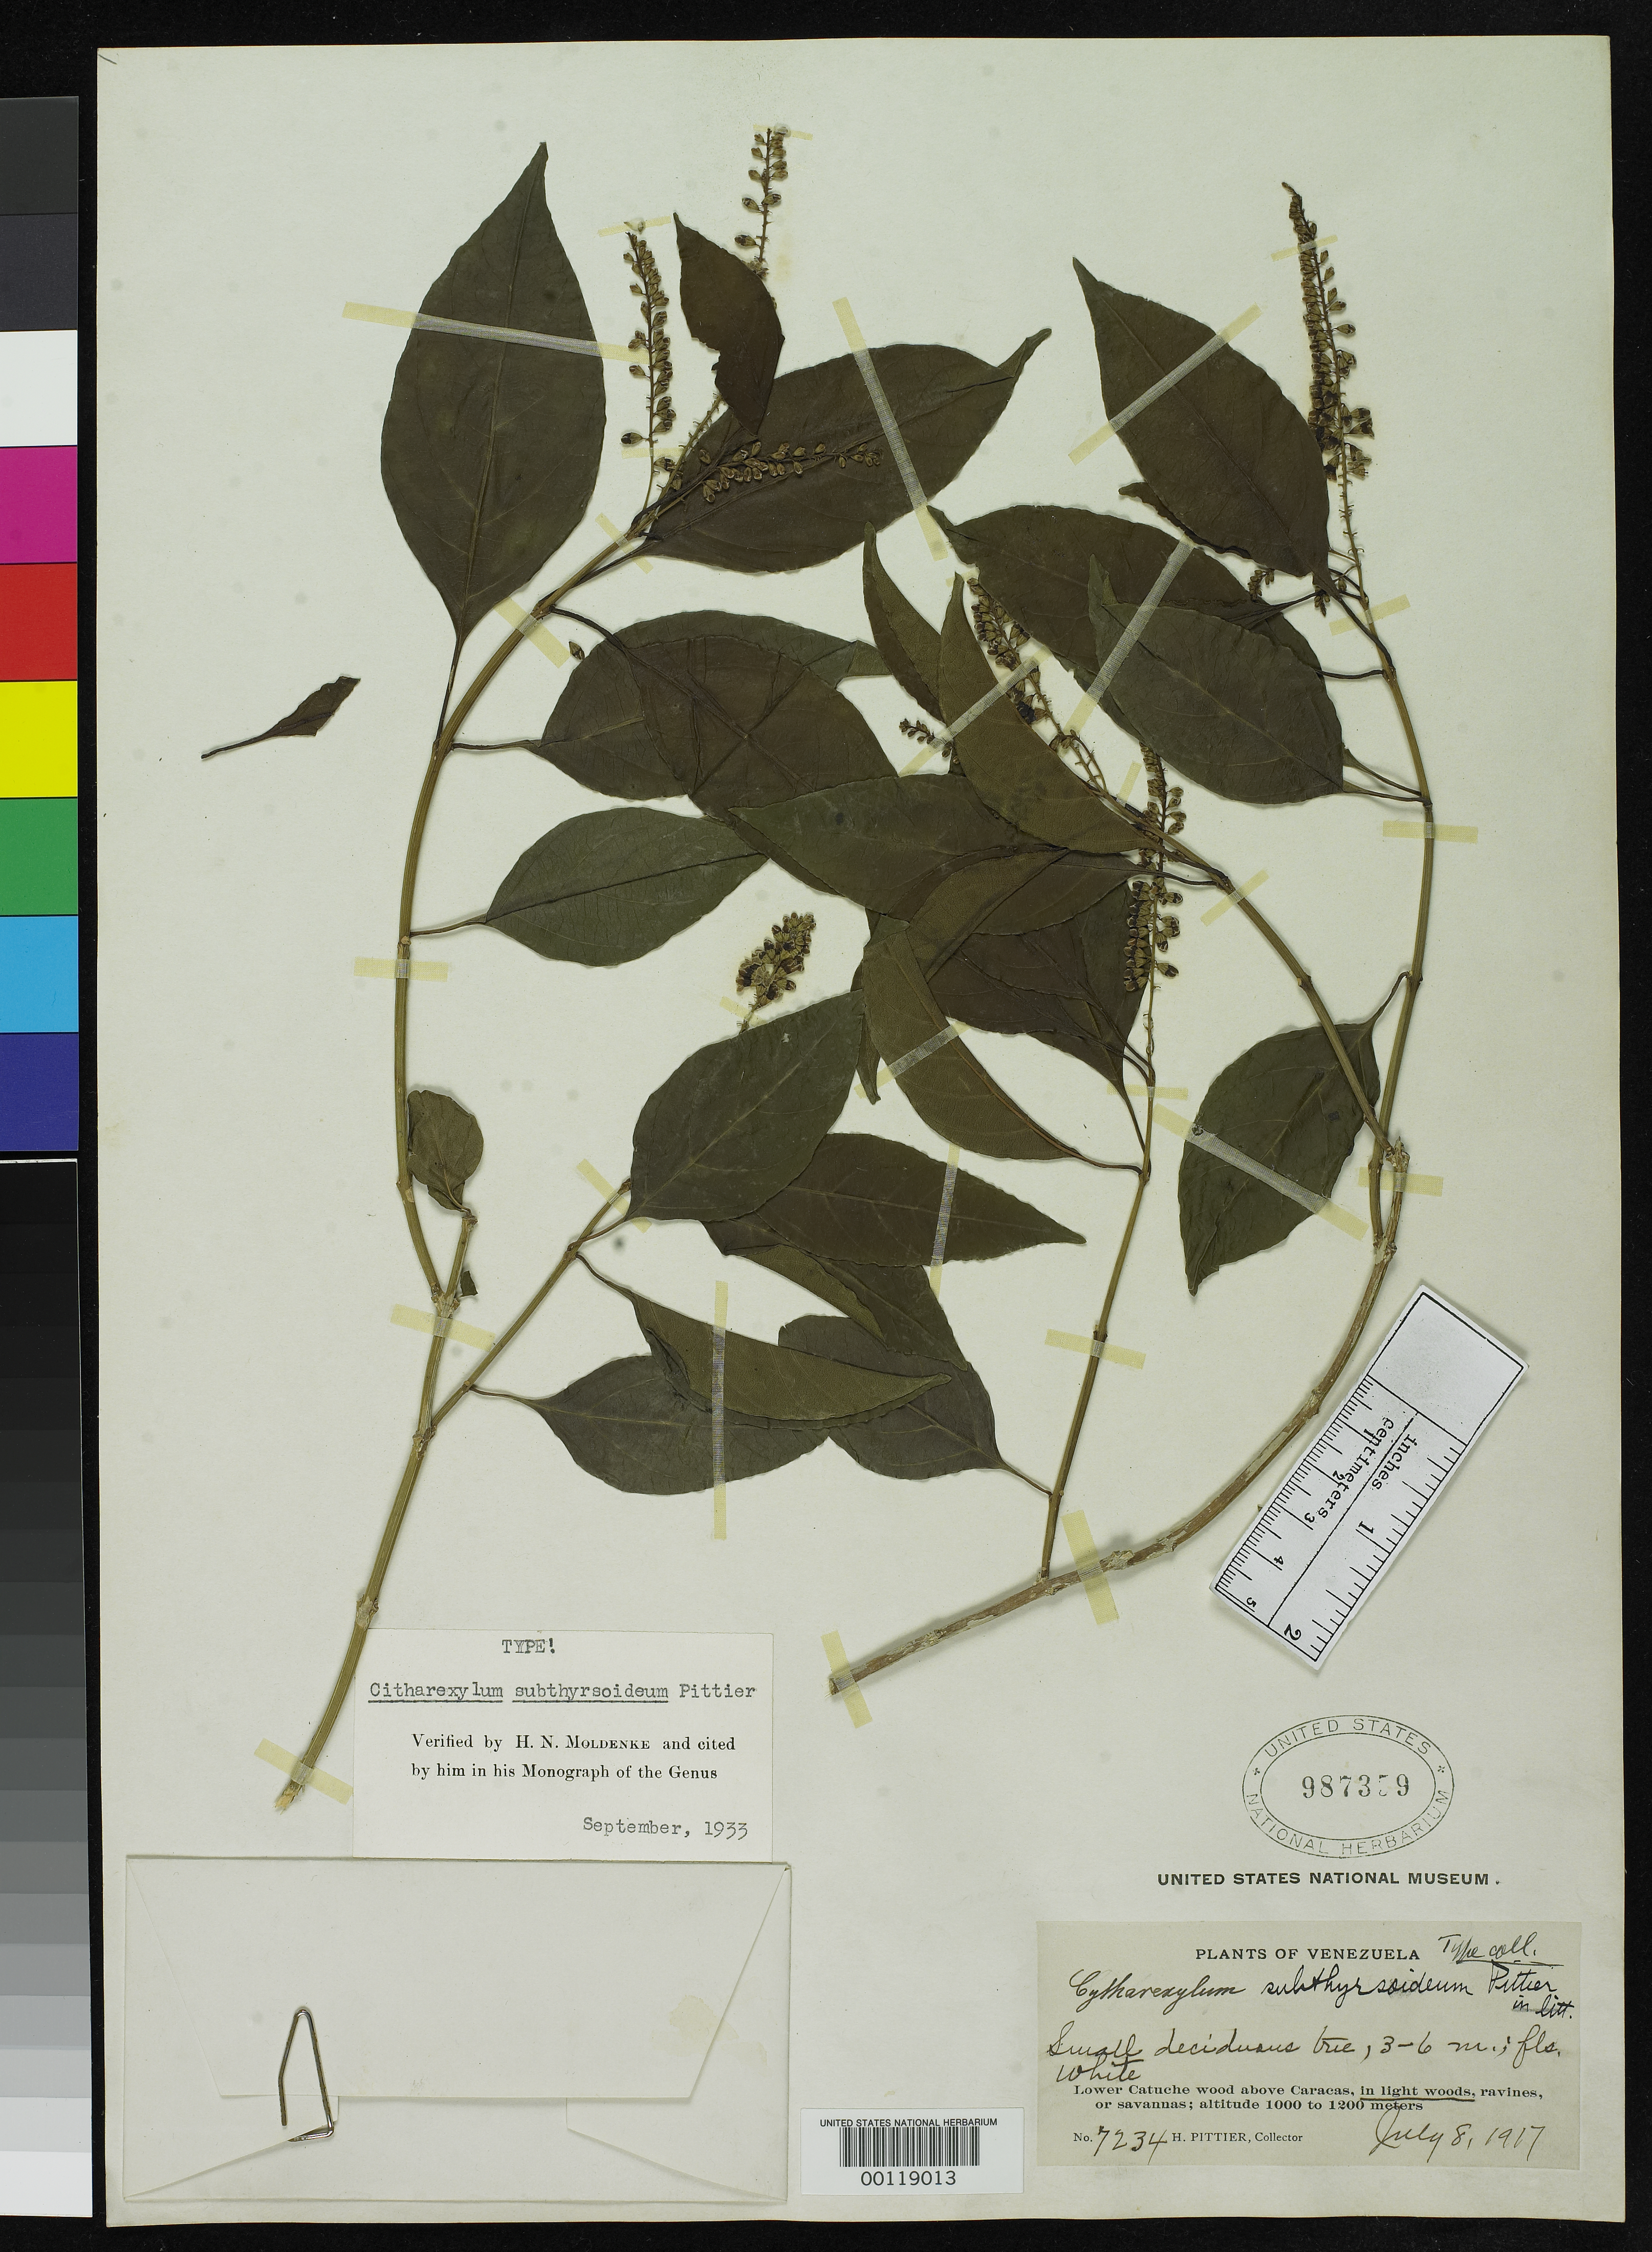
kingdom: Plantae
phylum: Tracheophyta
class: Magnoliopsida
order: Lamiales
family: Verbenaceae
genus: Citharexylum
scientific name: Citharexylum subthyrsoideum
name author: Pittier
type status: Lectotype; Syntype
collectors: H. F. Pittier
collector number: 7234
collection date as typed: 08 Jul 1917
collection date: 1917-07-08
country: Venezuela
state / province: Distrito Federal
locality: Near La Sabana del Blanco, Caracas.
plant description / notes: Recorded as holotype, but a syntype and lectotype according to Pablo Moroni (email comm. to John Boggan 20 June 2017, original reference not seen).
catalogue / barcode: US 987359